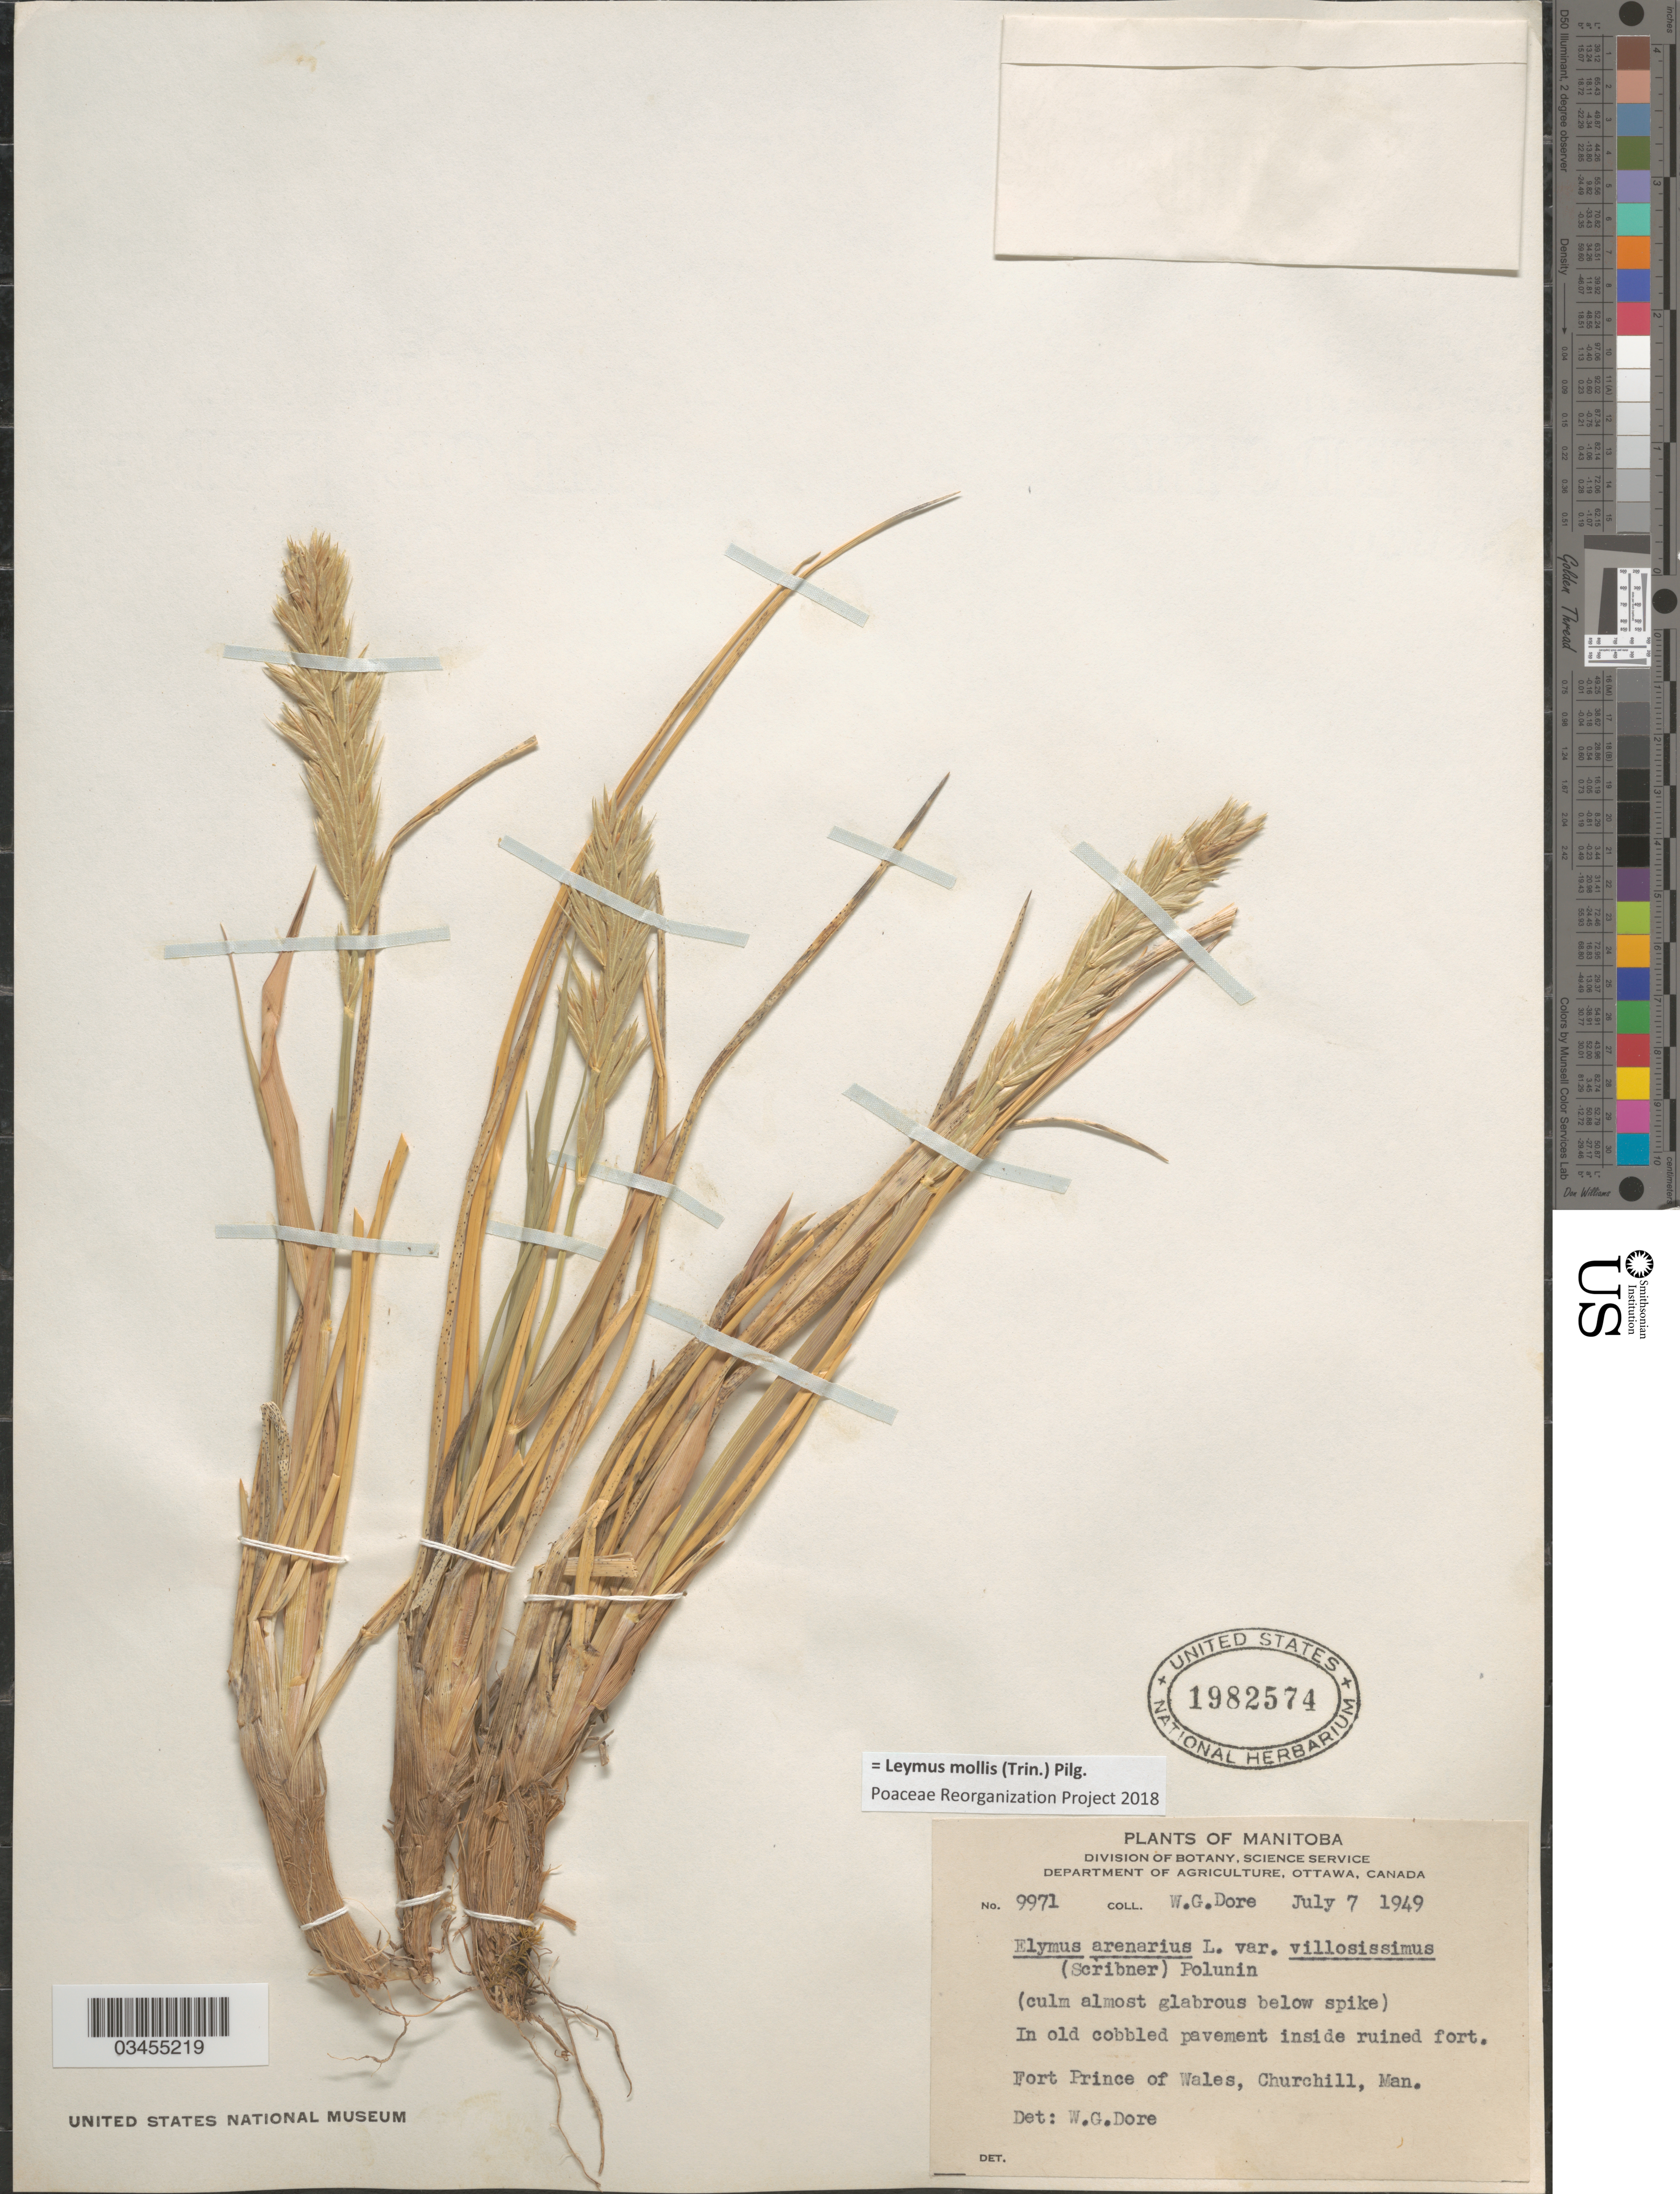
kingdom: Plantae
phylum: Tracheophyta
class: Liliopsida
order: Poales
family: Poaceae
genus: Leymus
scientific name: Leymus mollis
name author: (Trin.) Pilg.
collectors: W. Dore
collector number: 9971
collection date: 1949-07-07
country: Canada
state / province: Manitoba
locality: Fort Prince of Wales, Churchill.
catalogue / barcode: US 1982574